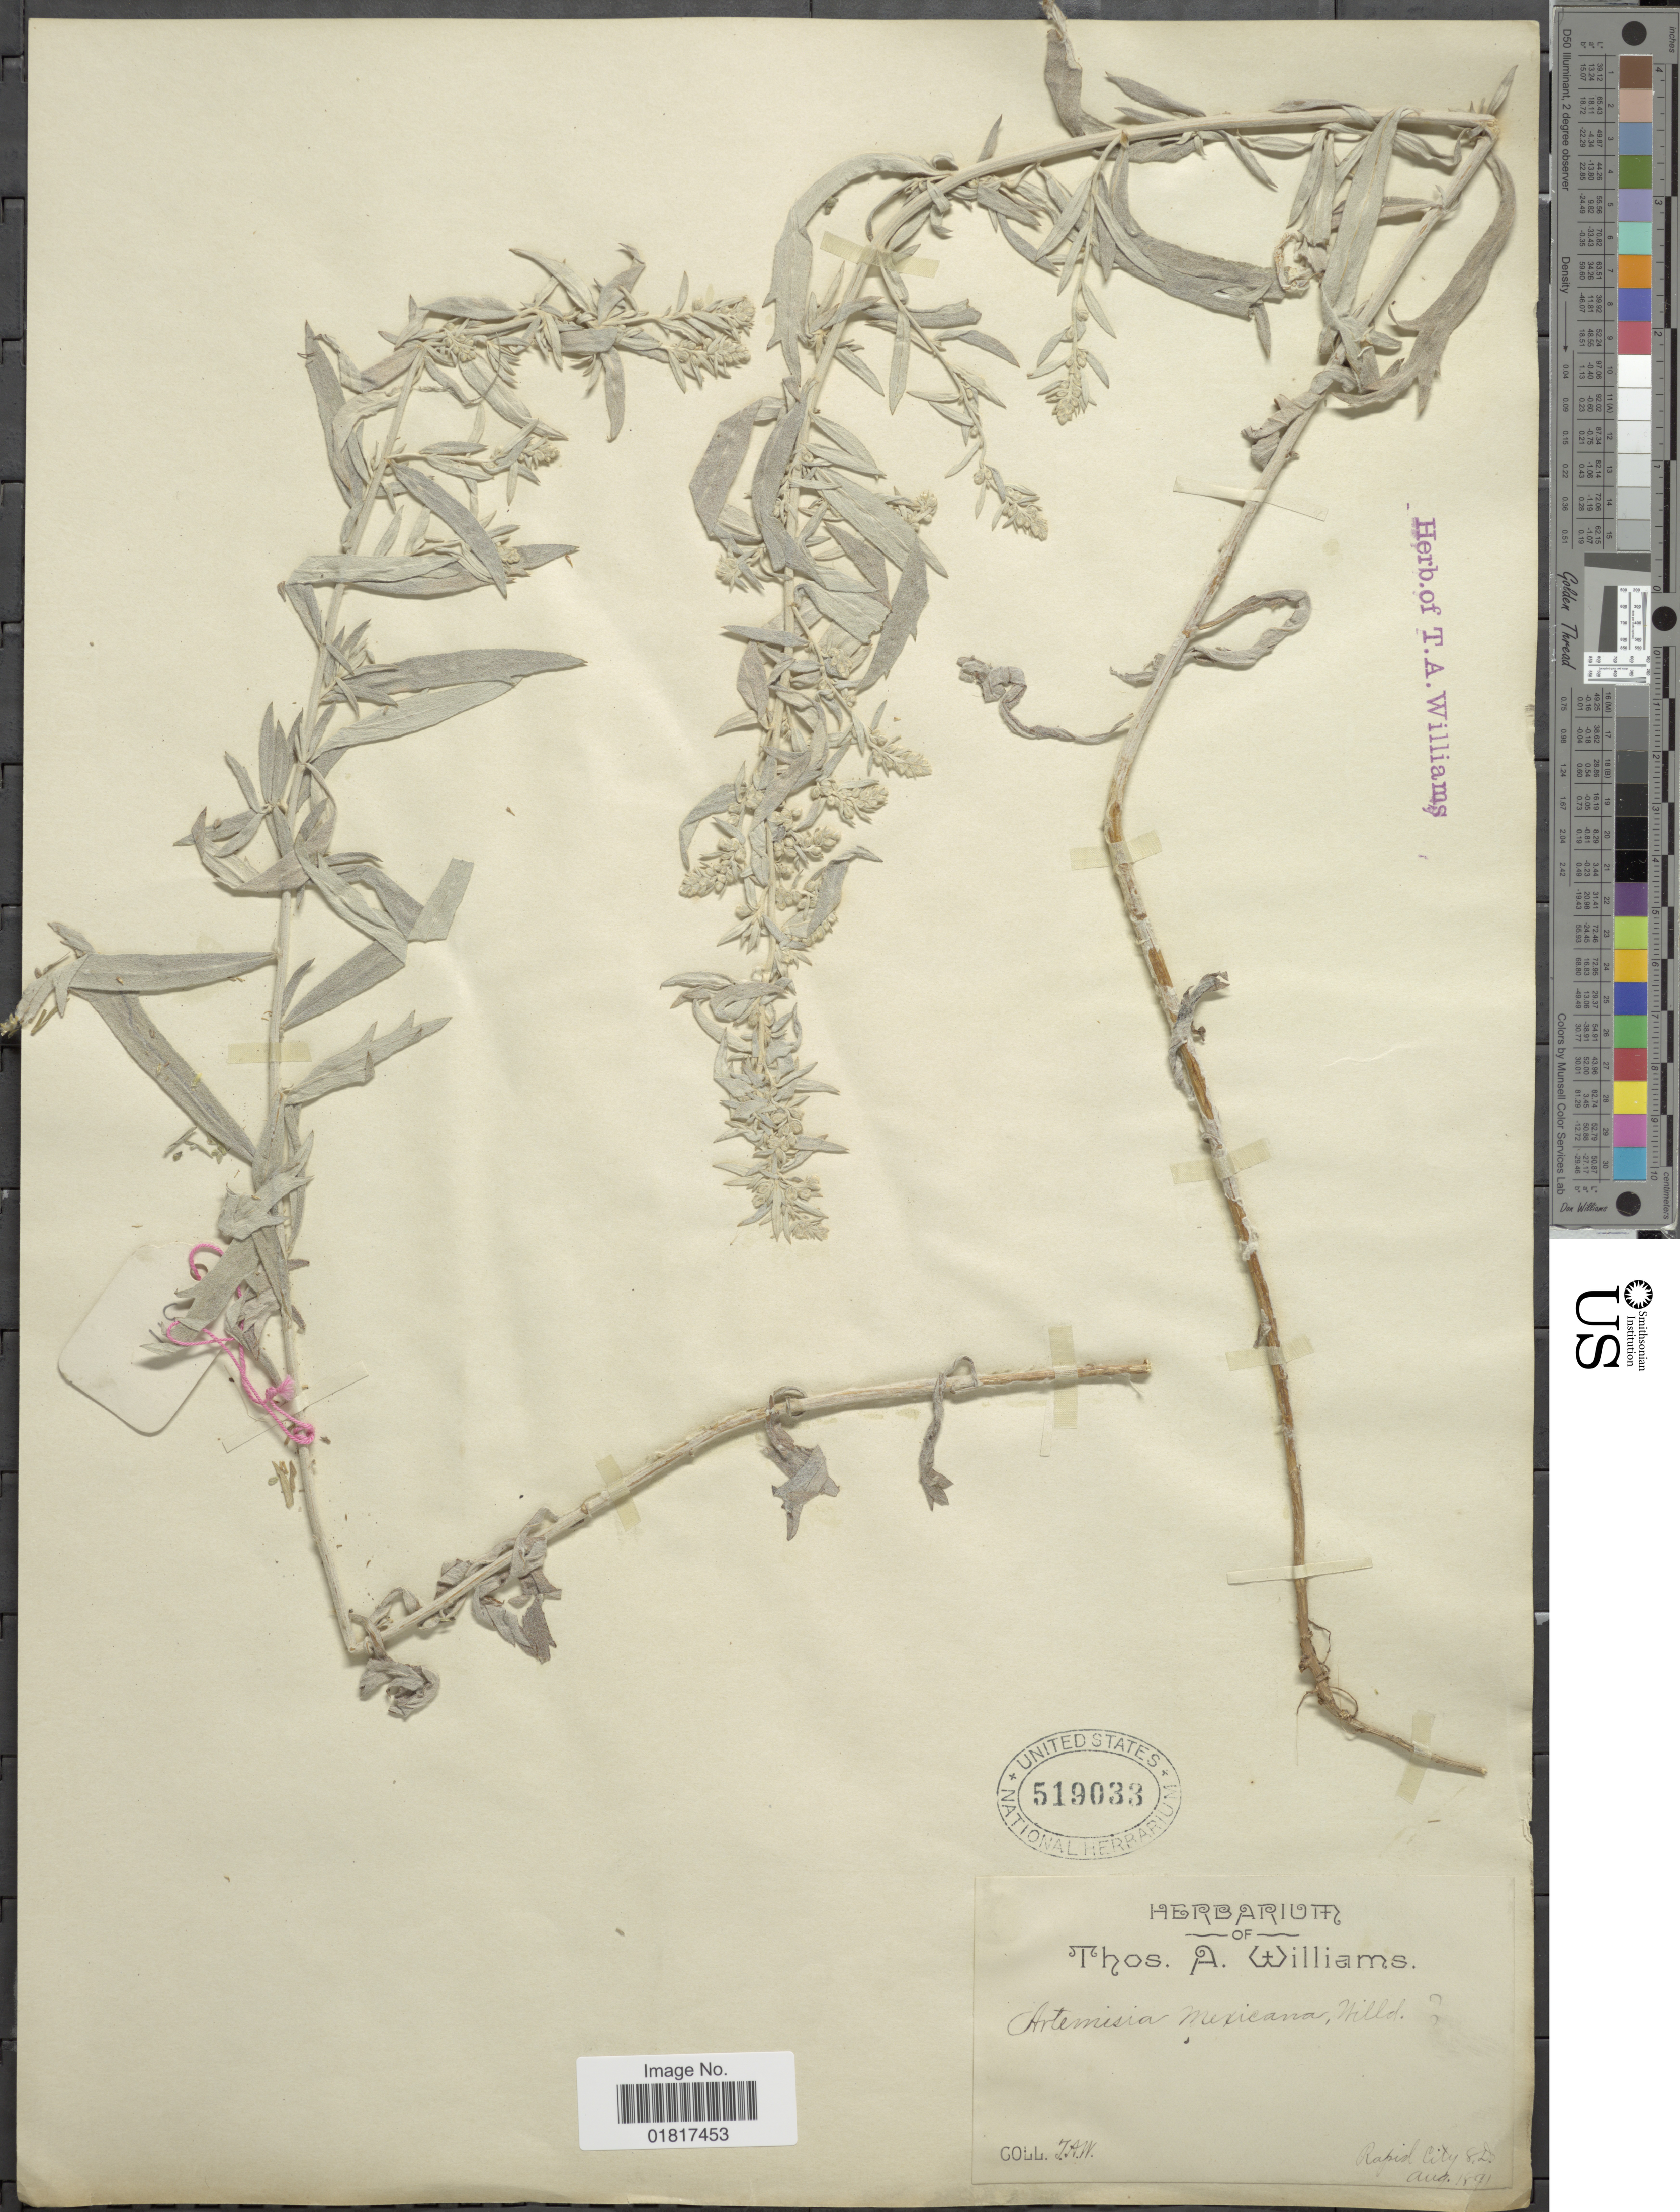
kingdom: Plantae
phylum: Tracheophyta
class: Magnoliopsida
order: Asterales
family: Asteraceae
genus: Artemisia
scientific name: Artemisia sp.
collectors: T. A. Williams (herbarium)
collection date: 1891-08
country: United States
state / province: South Dakota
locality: Rapid City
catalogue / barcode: US 519033